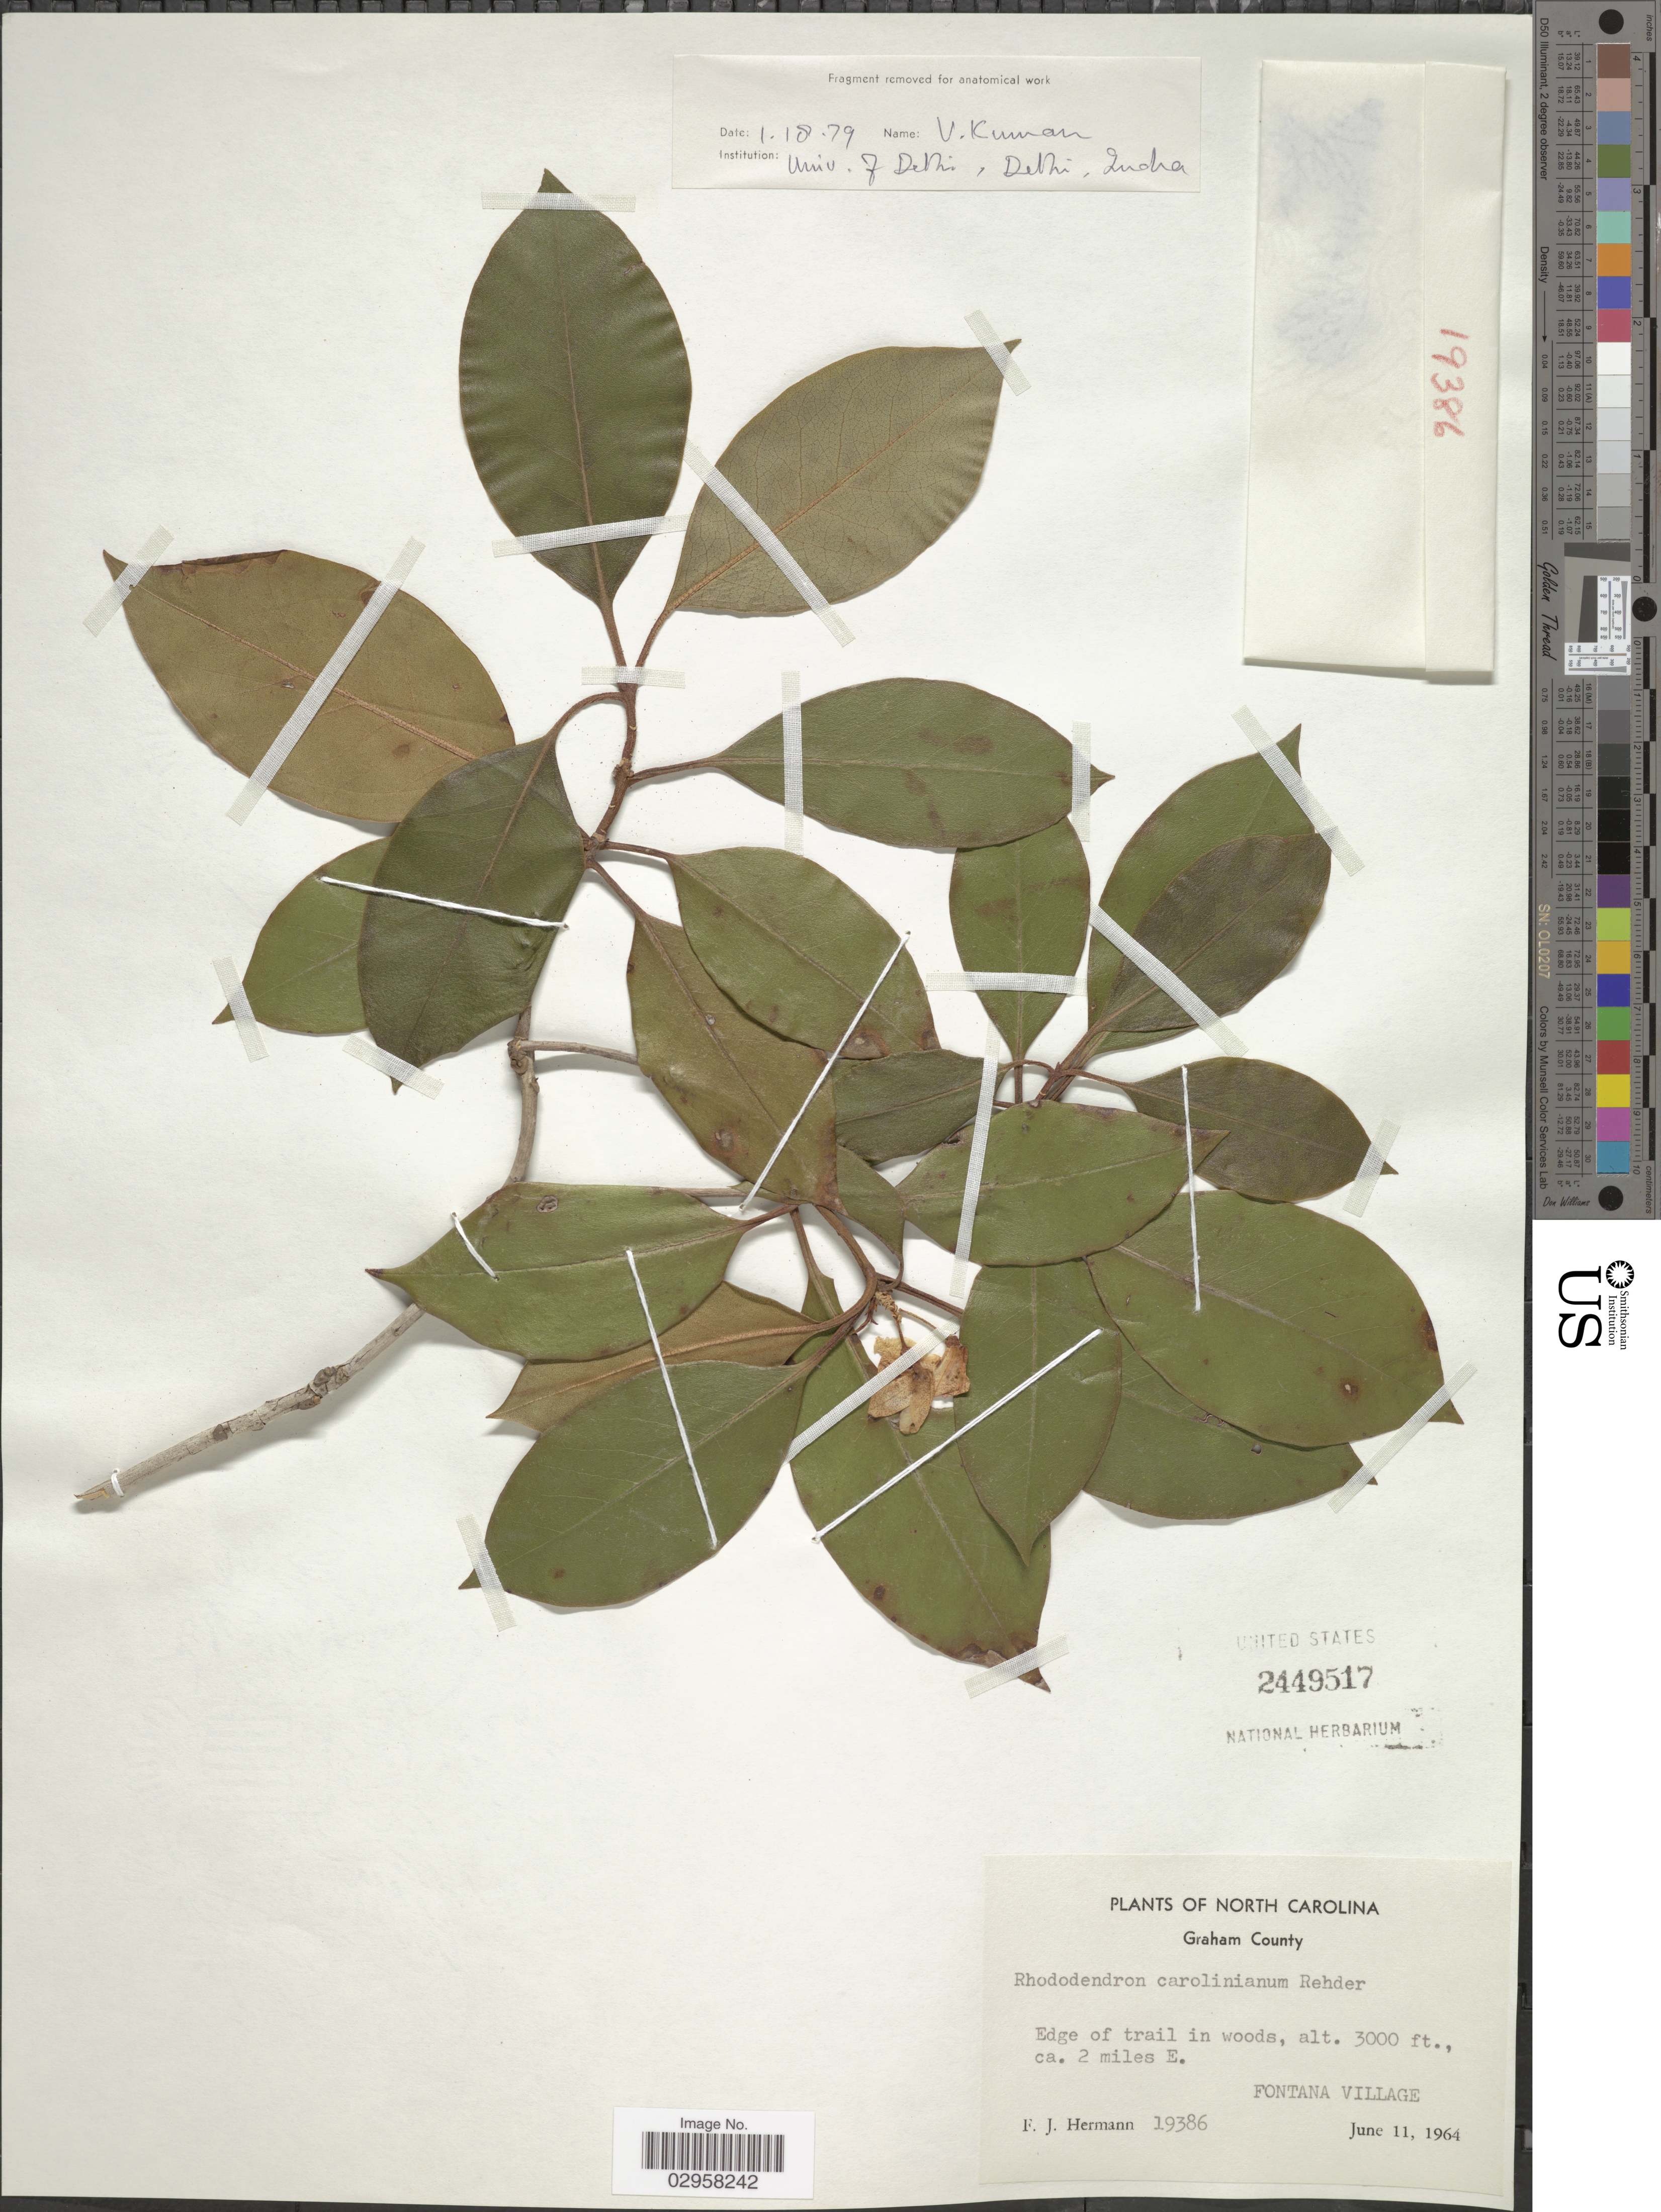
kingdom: Plantae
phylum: Tracheophyta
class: Magnoliopsida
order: Ericales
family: Ericaceae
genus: Rhododendron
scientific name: Rhododendron carolinianum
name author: Rehder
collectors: F. J. Hermann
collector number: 19386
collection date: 1964-06-11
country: United States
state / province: North Carolina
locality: Graham County. Ca. 2 miles E. of Fontana Village.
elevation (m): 914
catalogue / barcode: US 2449517